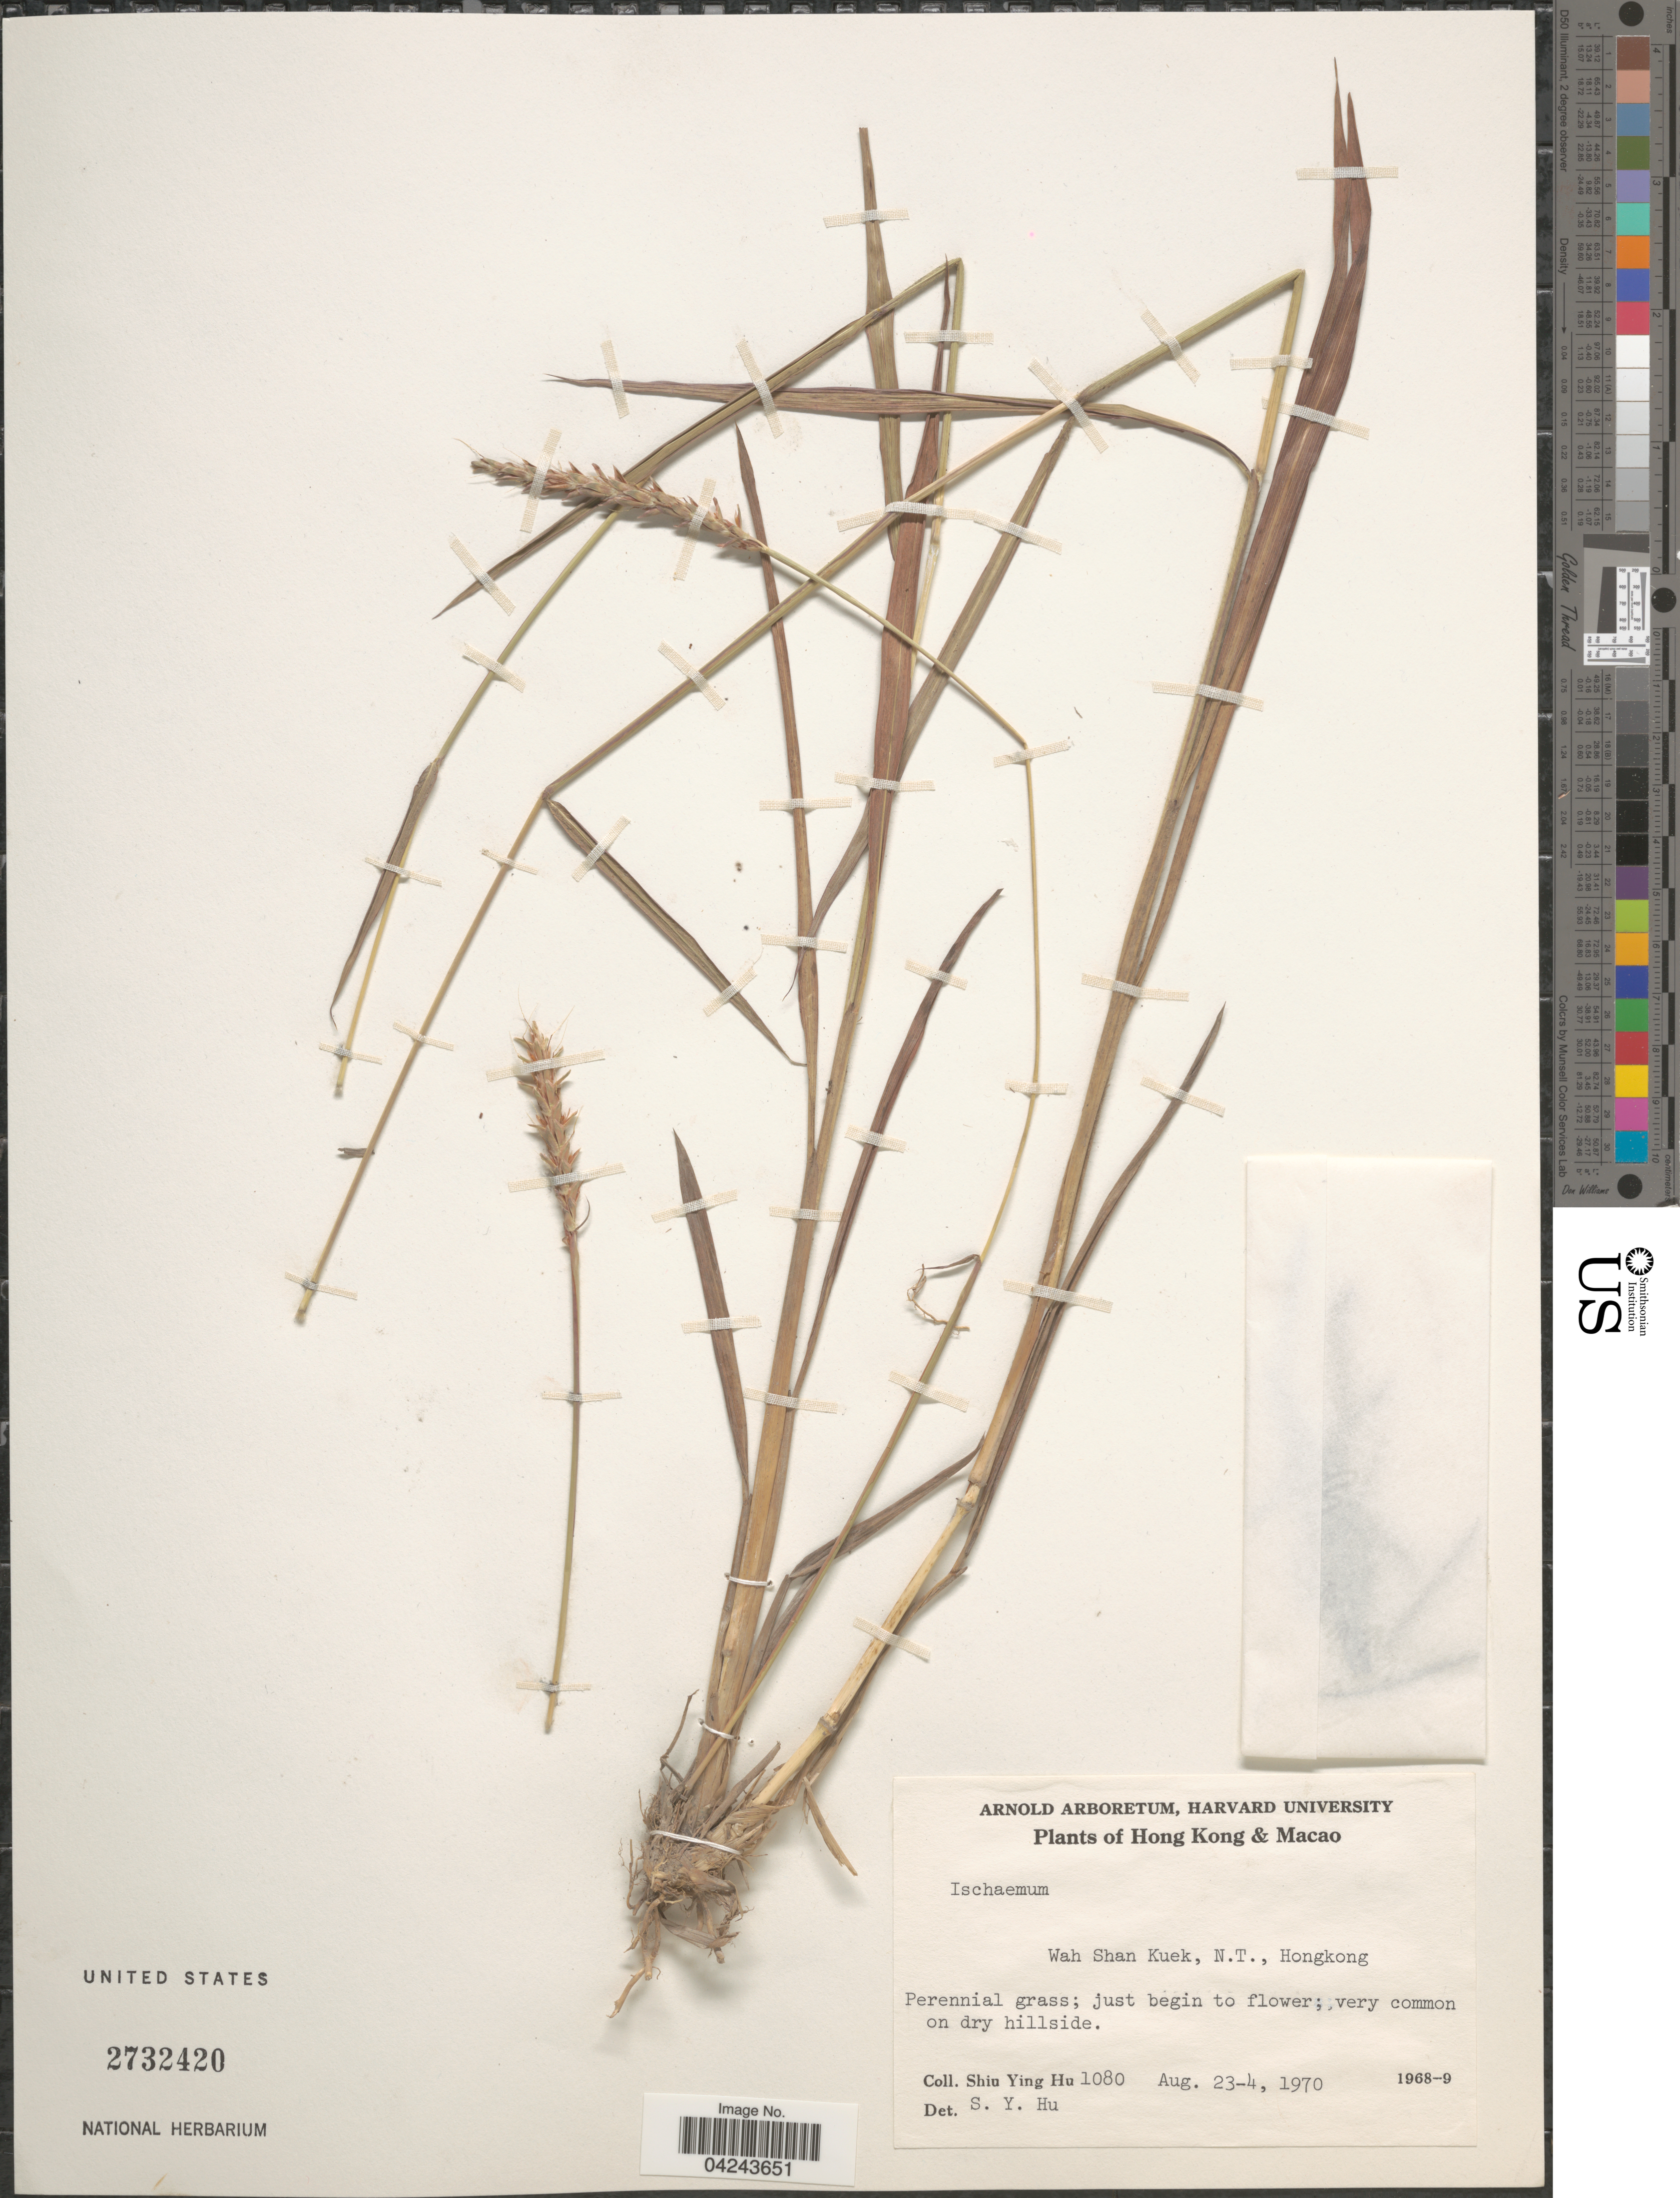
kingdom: Plantae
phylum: Tracheophyta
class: Liliopsida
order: Poales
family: Poaceae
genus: Ischaemum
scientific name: Ischaemum sp.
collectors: S. Y. Hu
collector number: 1080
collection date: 1970-08-23/1970-08-24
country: China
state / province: Hong Kong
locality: Wah Shan Kuek, N.T., Hongkong.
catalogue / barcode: US 2732420